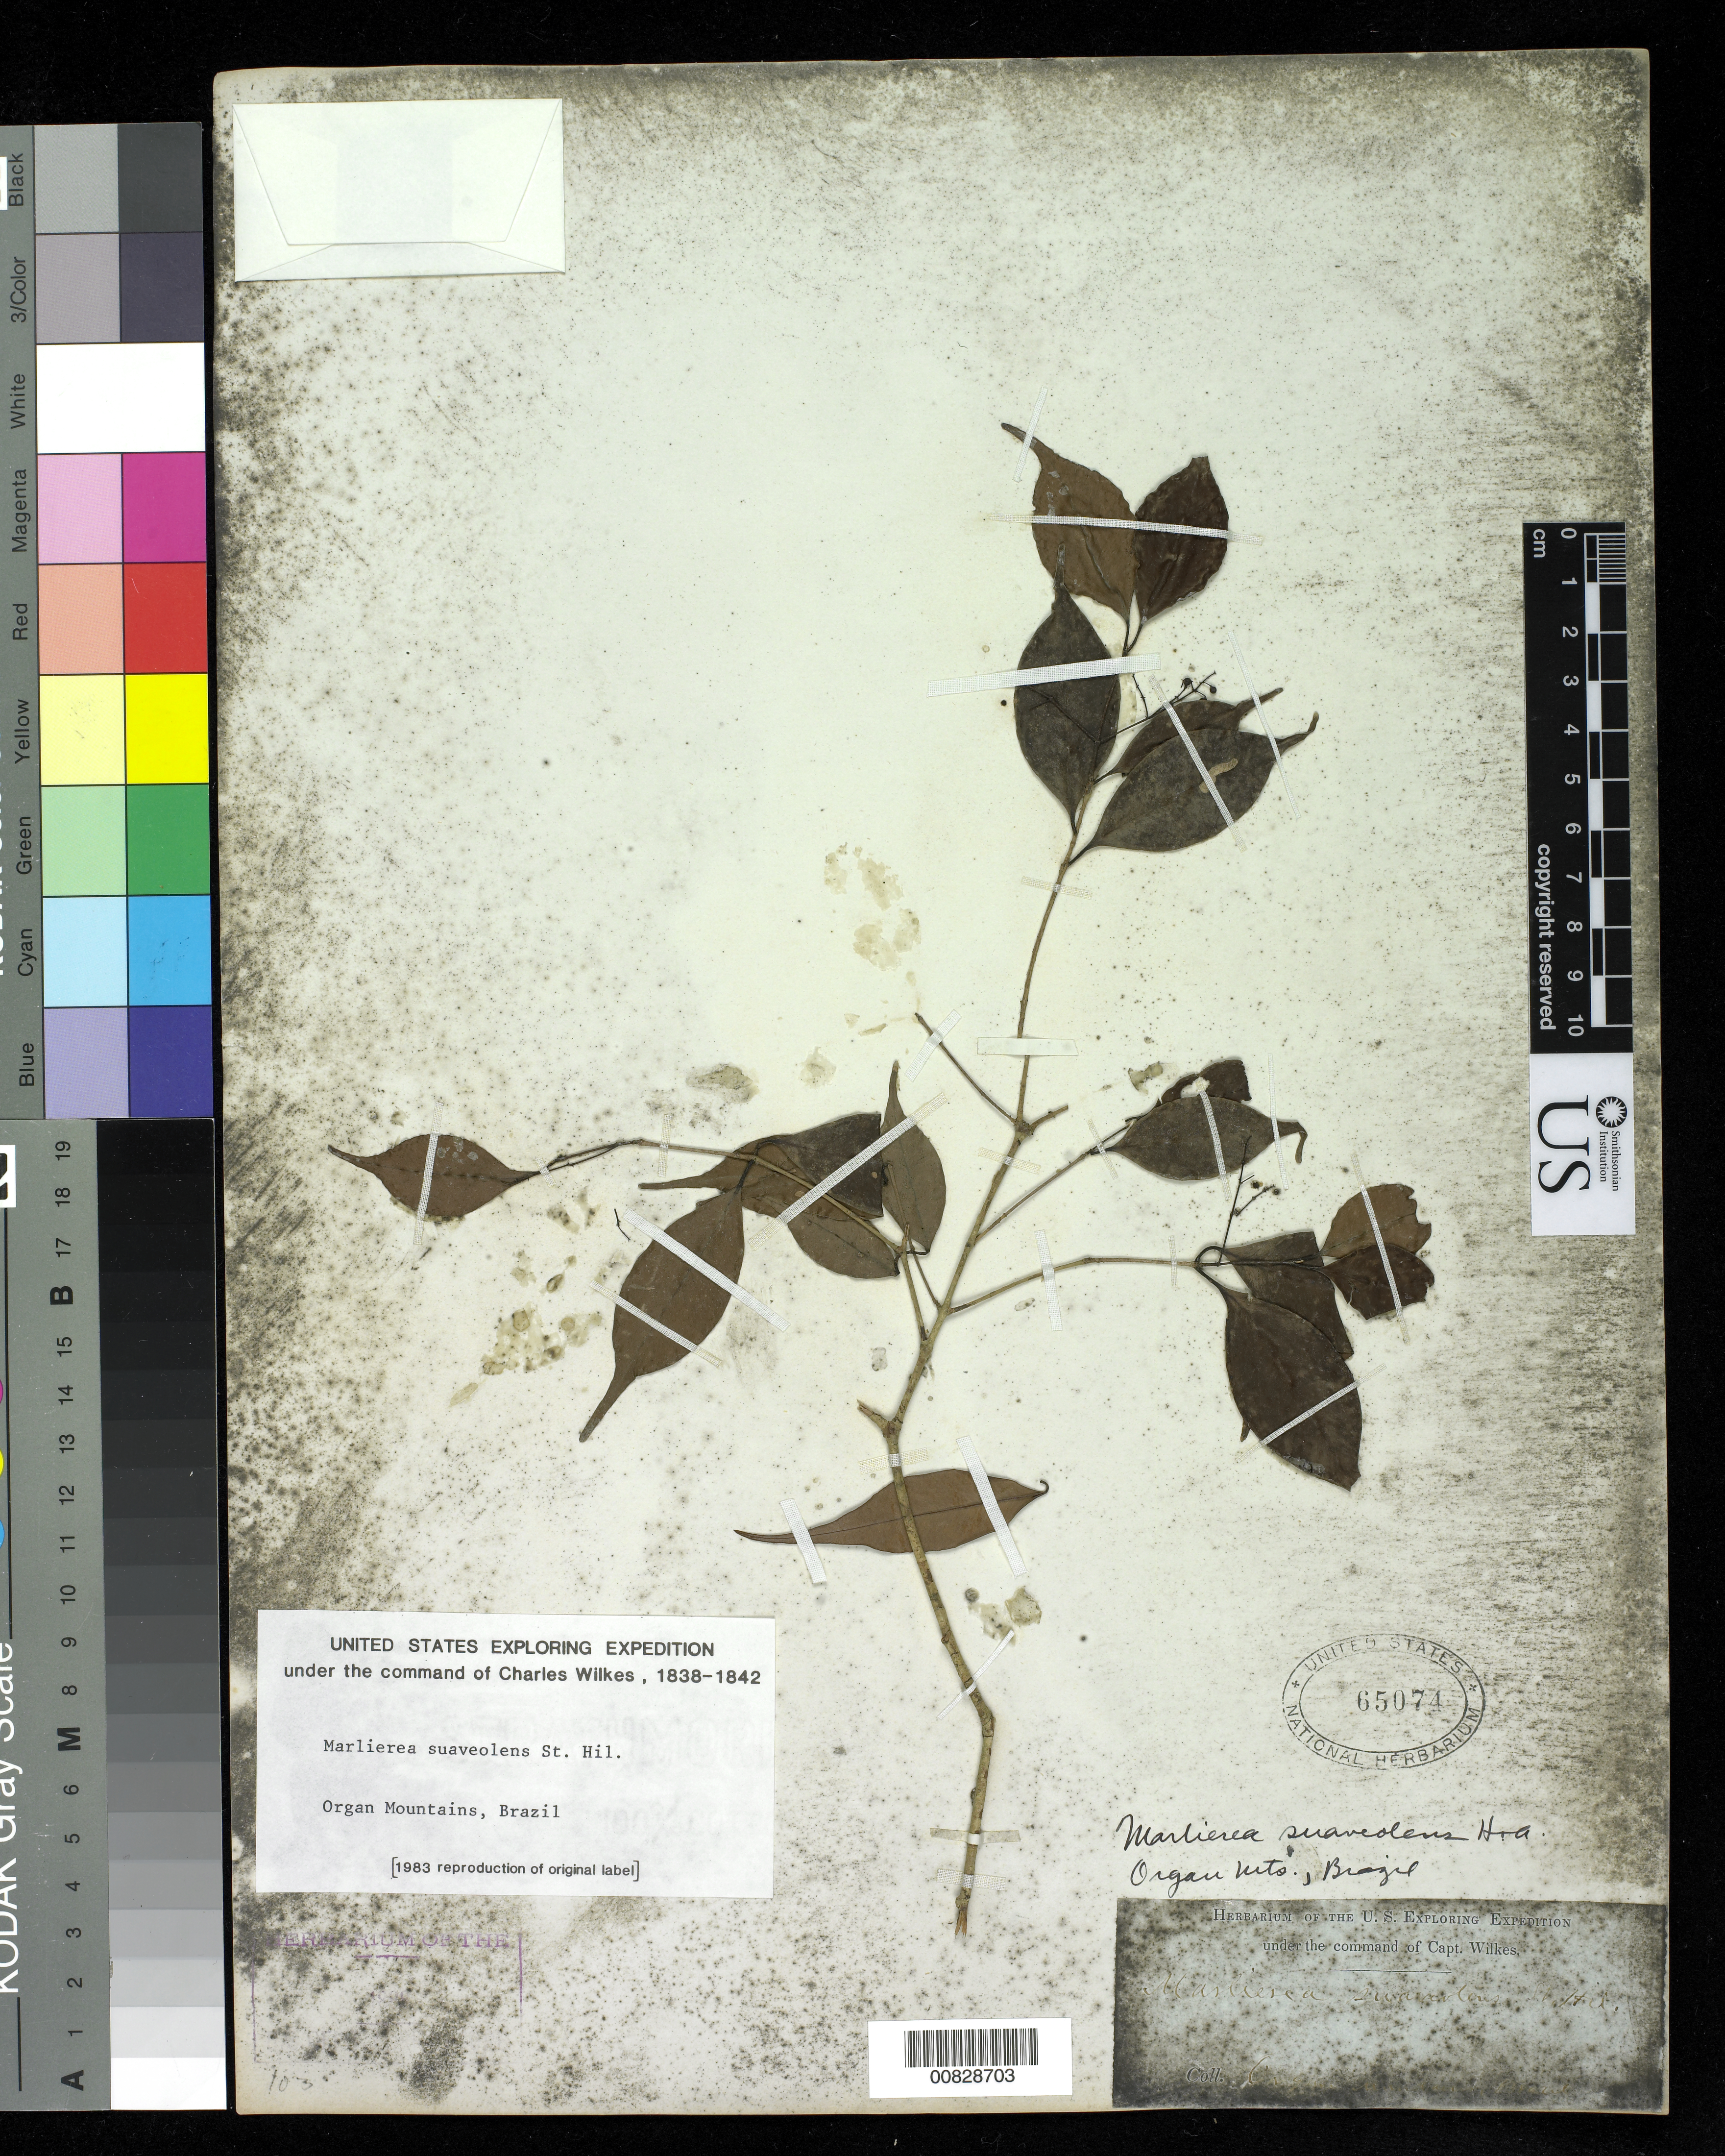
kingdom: Plantae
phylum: Tracheophyta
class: Magnoliopsida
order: Myrtales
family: Myrtaceae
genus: Myrcia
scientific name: Myrcia neosuaveolens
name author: E. Lucas & C.E. Wilson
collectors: Wilkes Explor. Exped.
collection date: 1838/1842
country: Brazil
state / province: Rio de Janeiro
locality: Organ Mountains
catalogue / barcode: US 65074